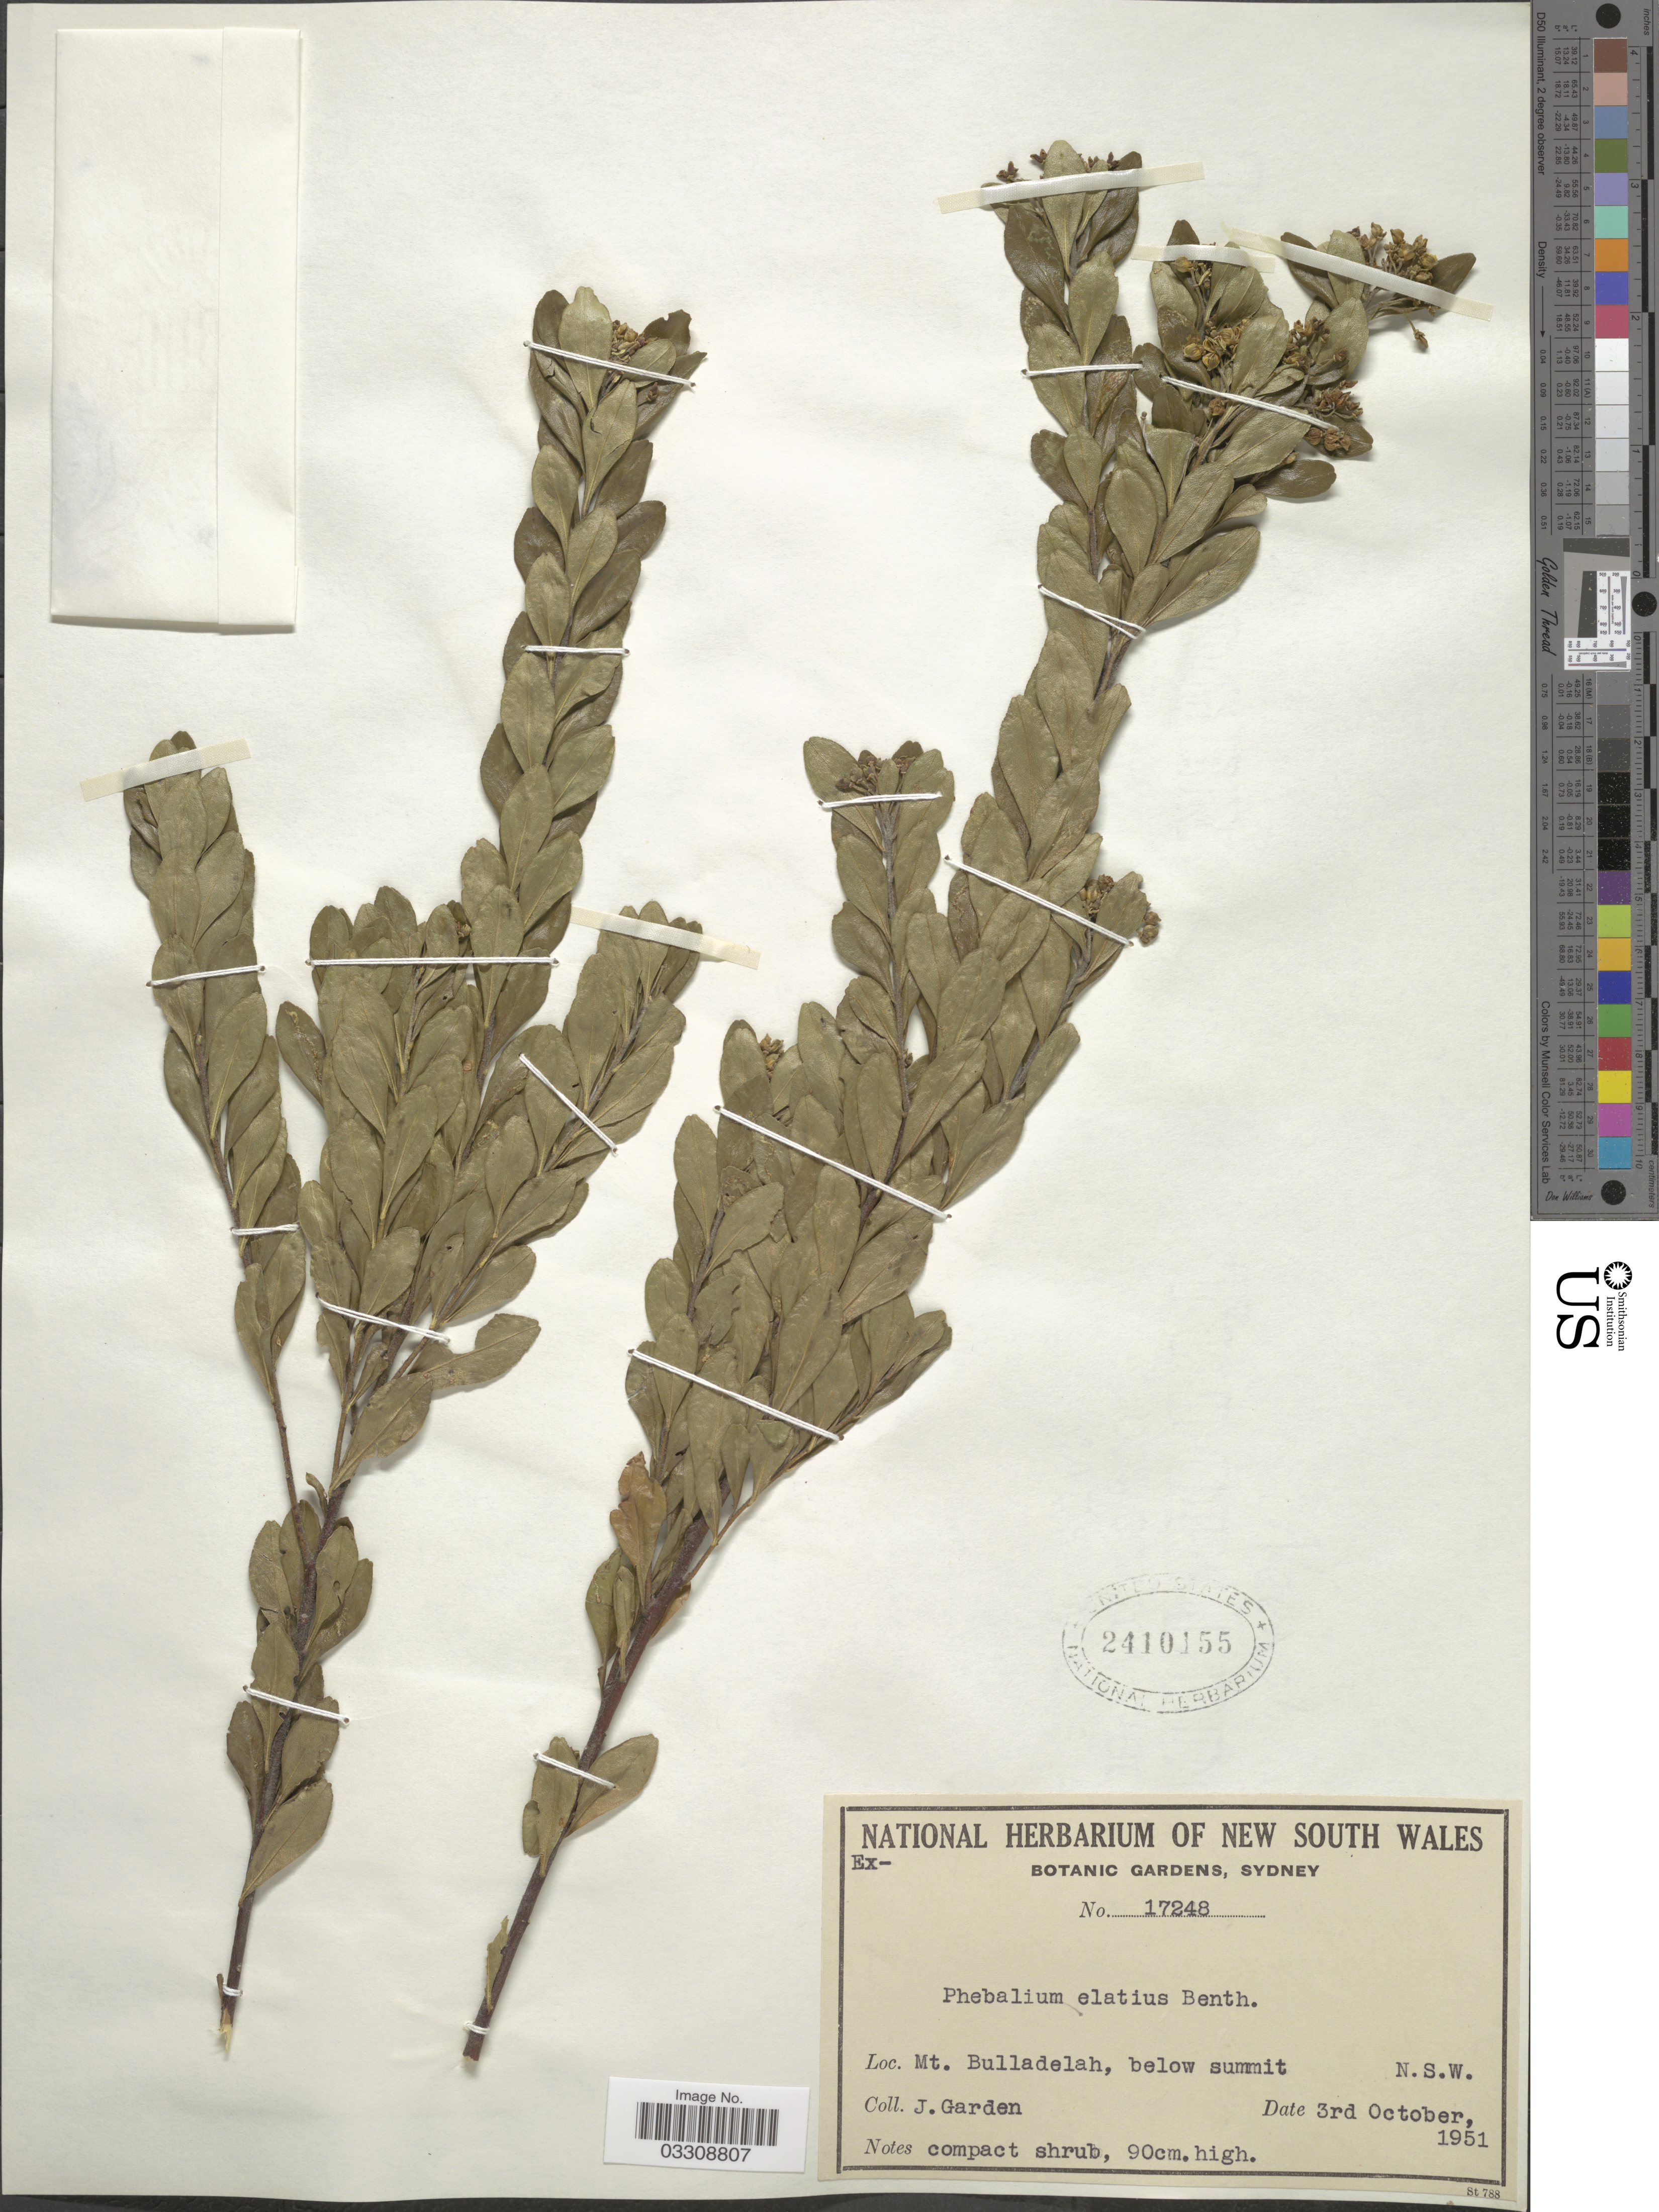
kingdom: Plantae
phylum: Tracheophyta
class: Magnoliopsida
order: Sapindales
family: Rutaceae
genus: Leionema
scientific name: Leionema elatius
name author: (F. Muell.) Paul G. Wilson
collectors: J. Thompson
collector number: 17248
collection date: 1951-10-03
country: Australia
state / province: New South Wales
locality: Mt. Bulladelah, below summit.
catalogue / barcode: US 2410155